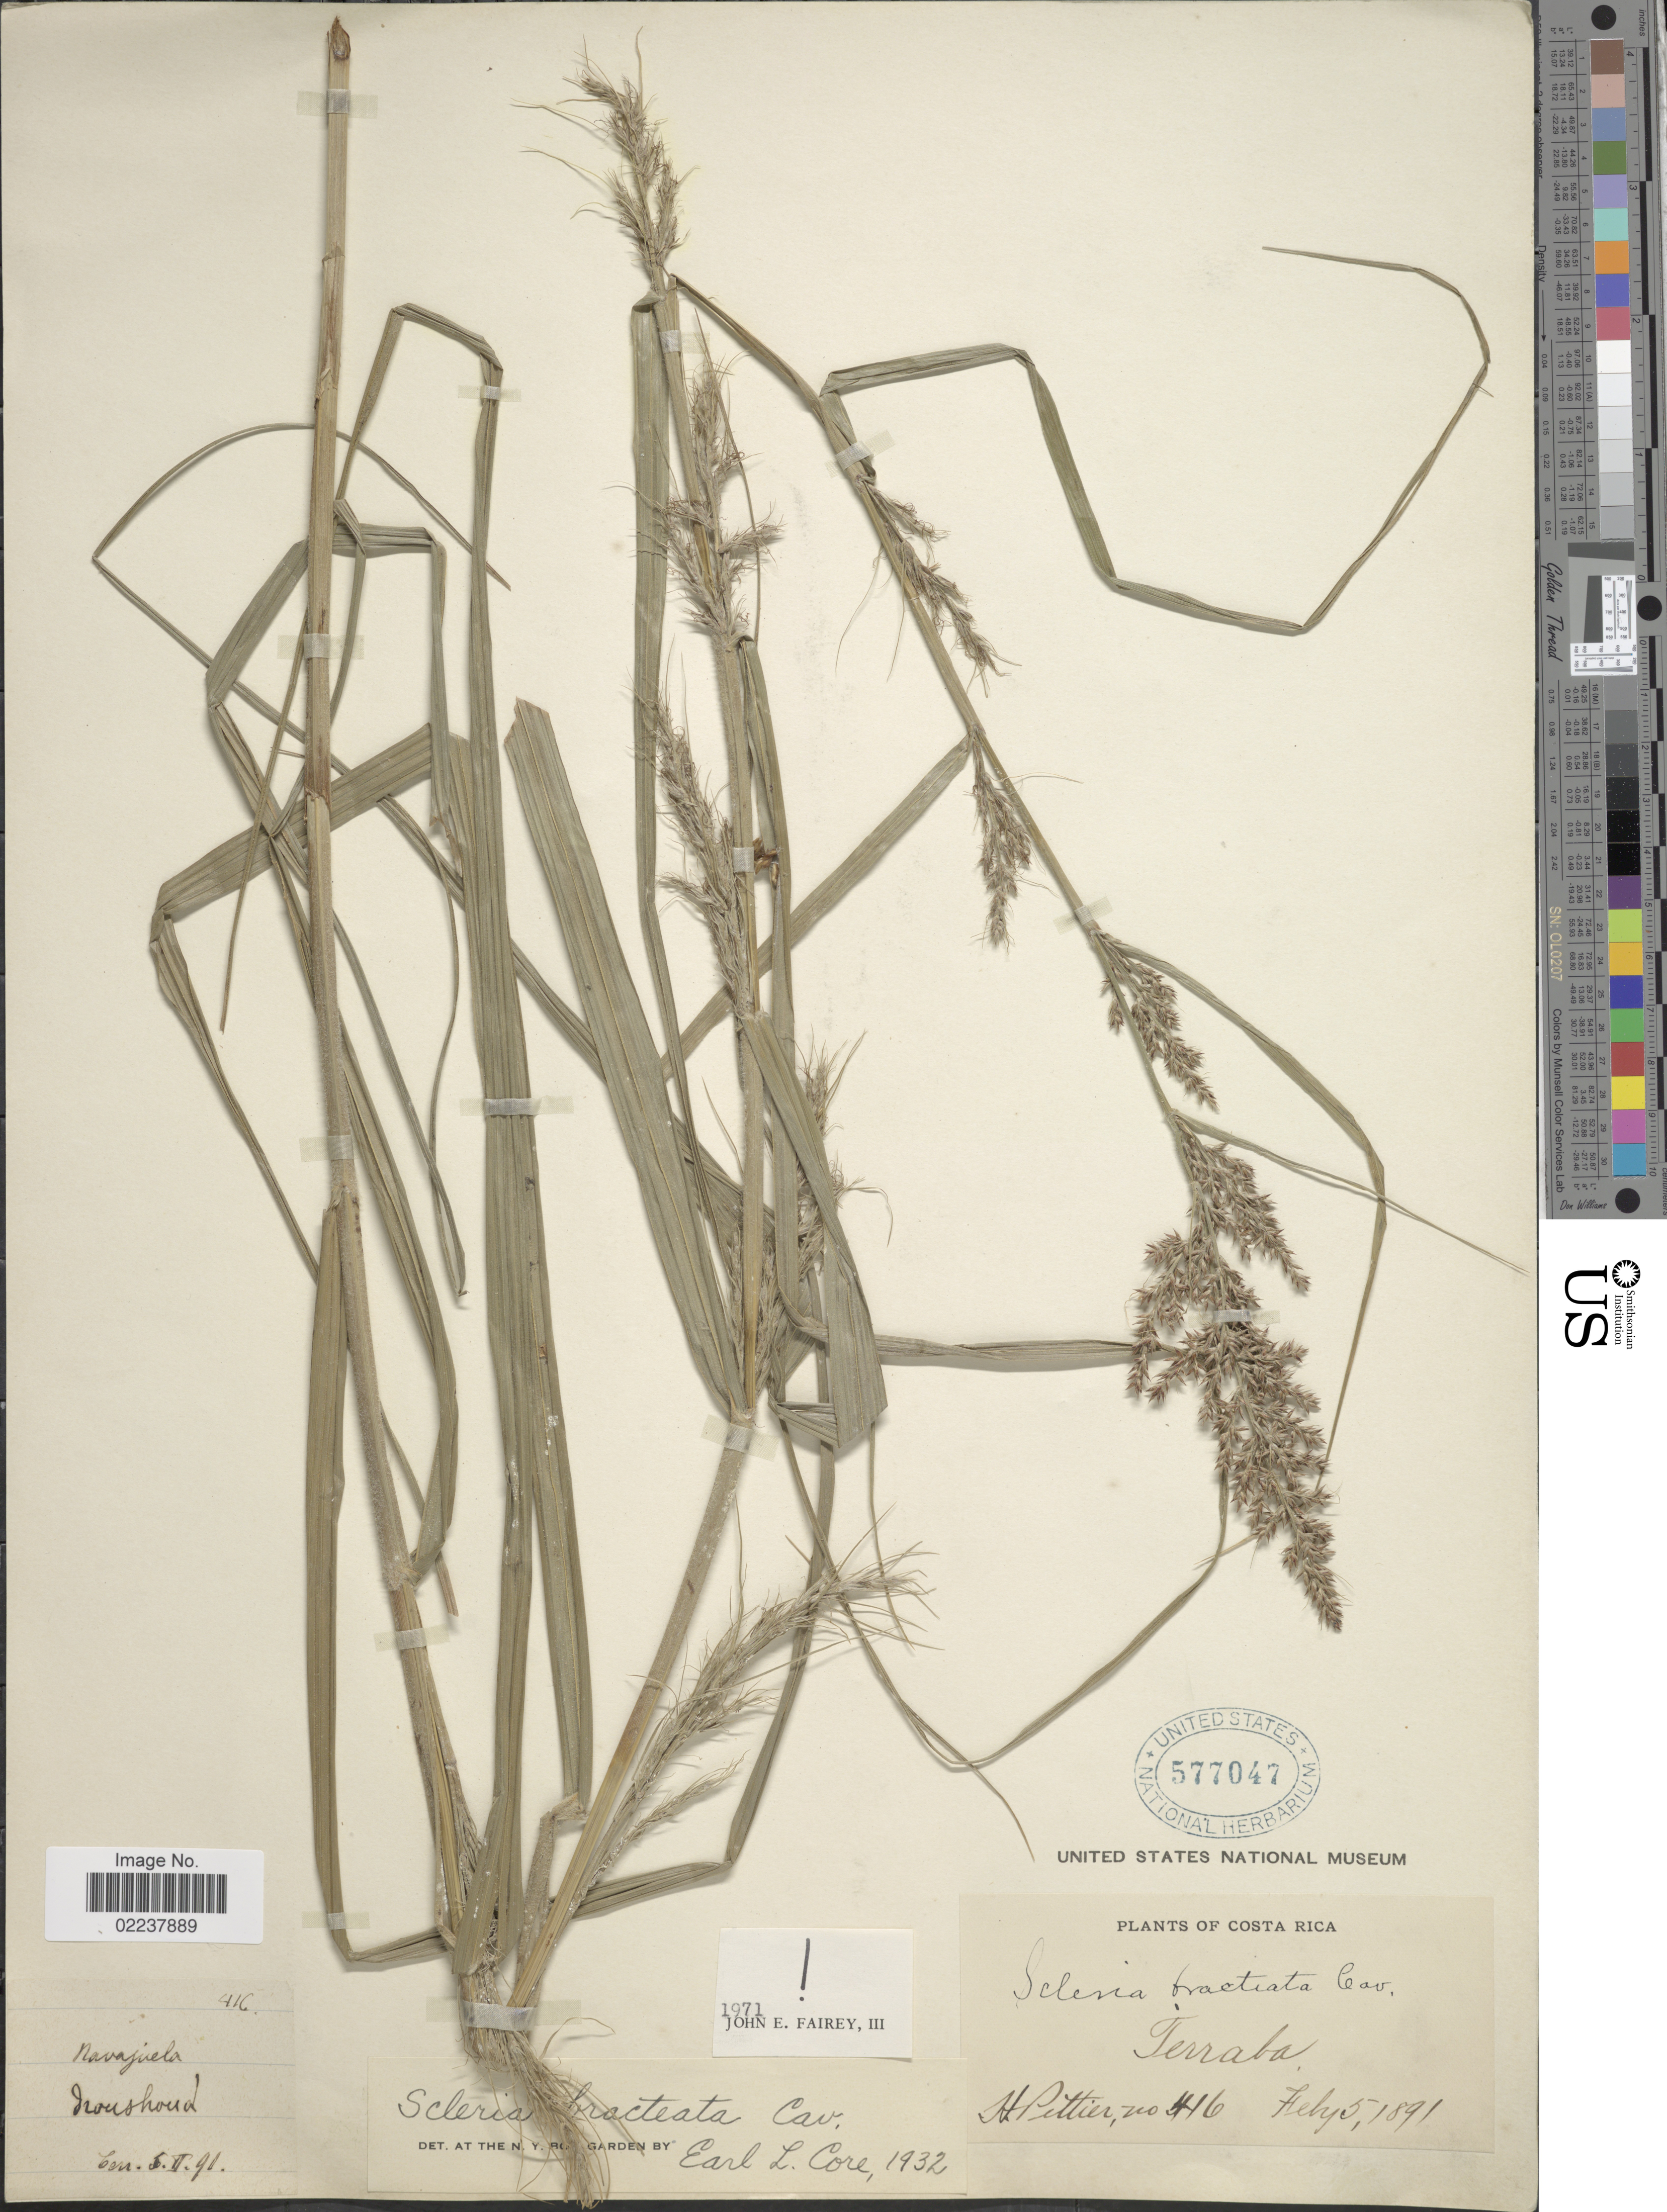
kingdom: Plantae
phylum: Tracheophyta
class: Liliopsida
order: Poales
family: Cyperaceae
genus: Scleria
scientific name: Scleria bracteata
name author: Cav.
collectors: H. F. Pittier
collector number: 416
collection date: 1891-02-05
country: Costa Rica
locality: Terraba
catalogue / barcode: US 577047